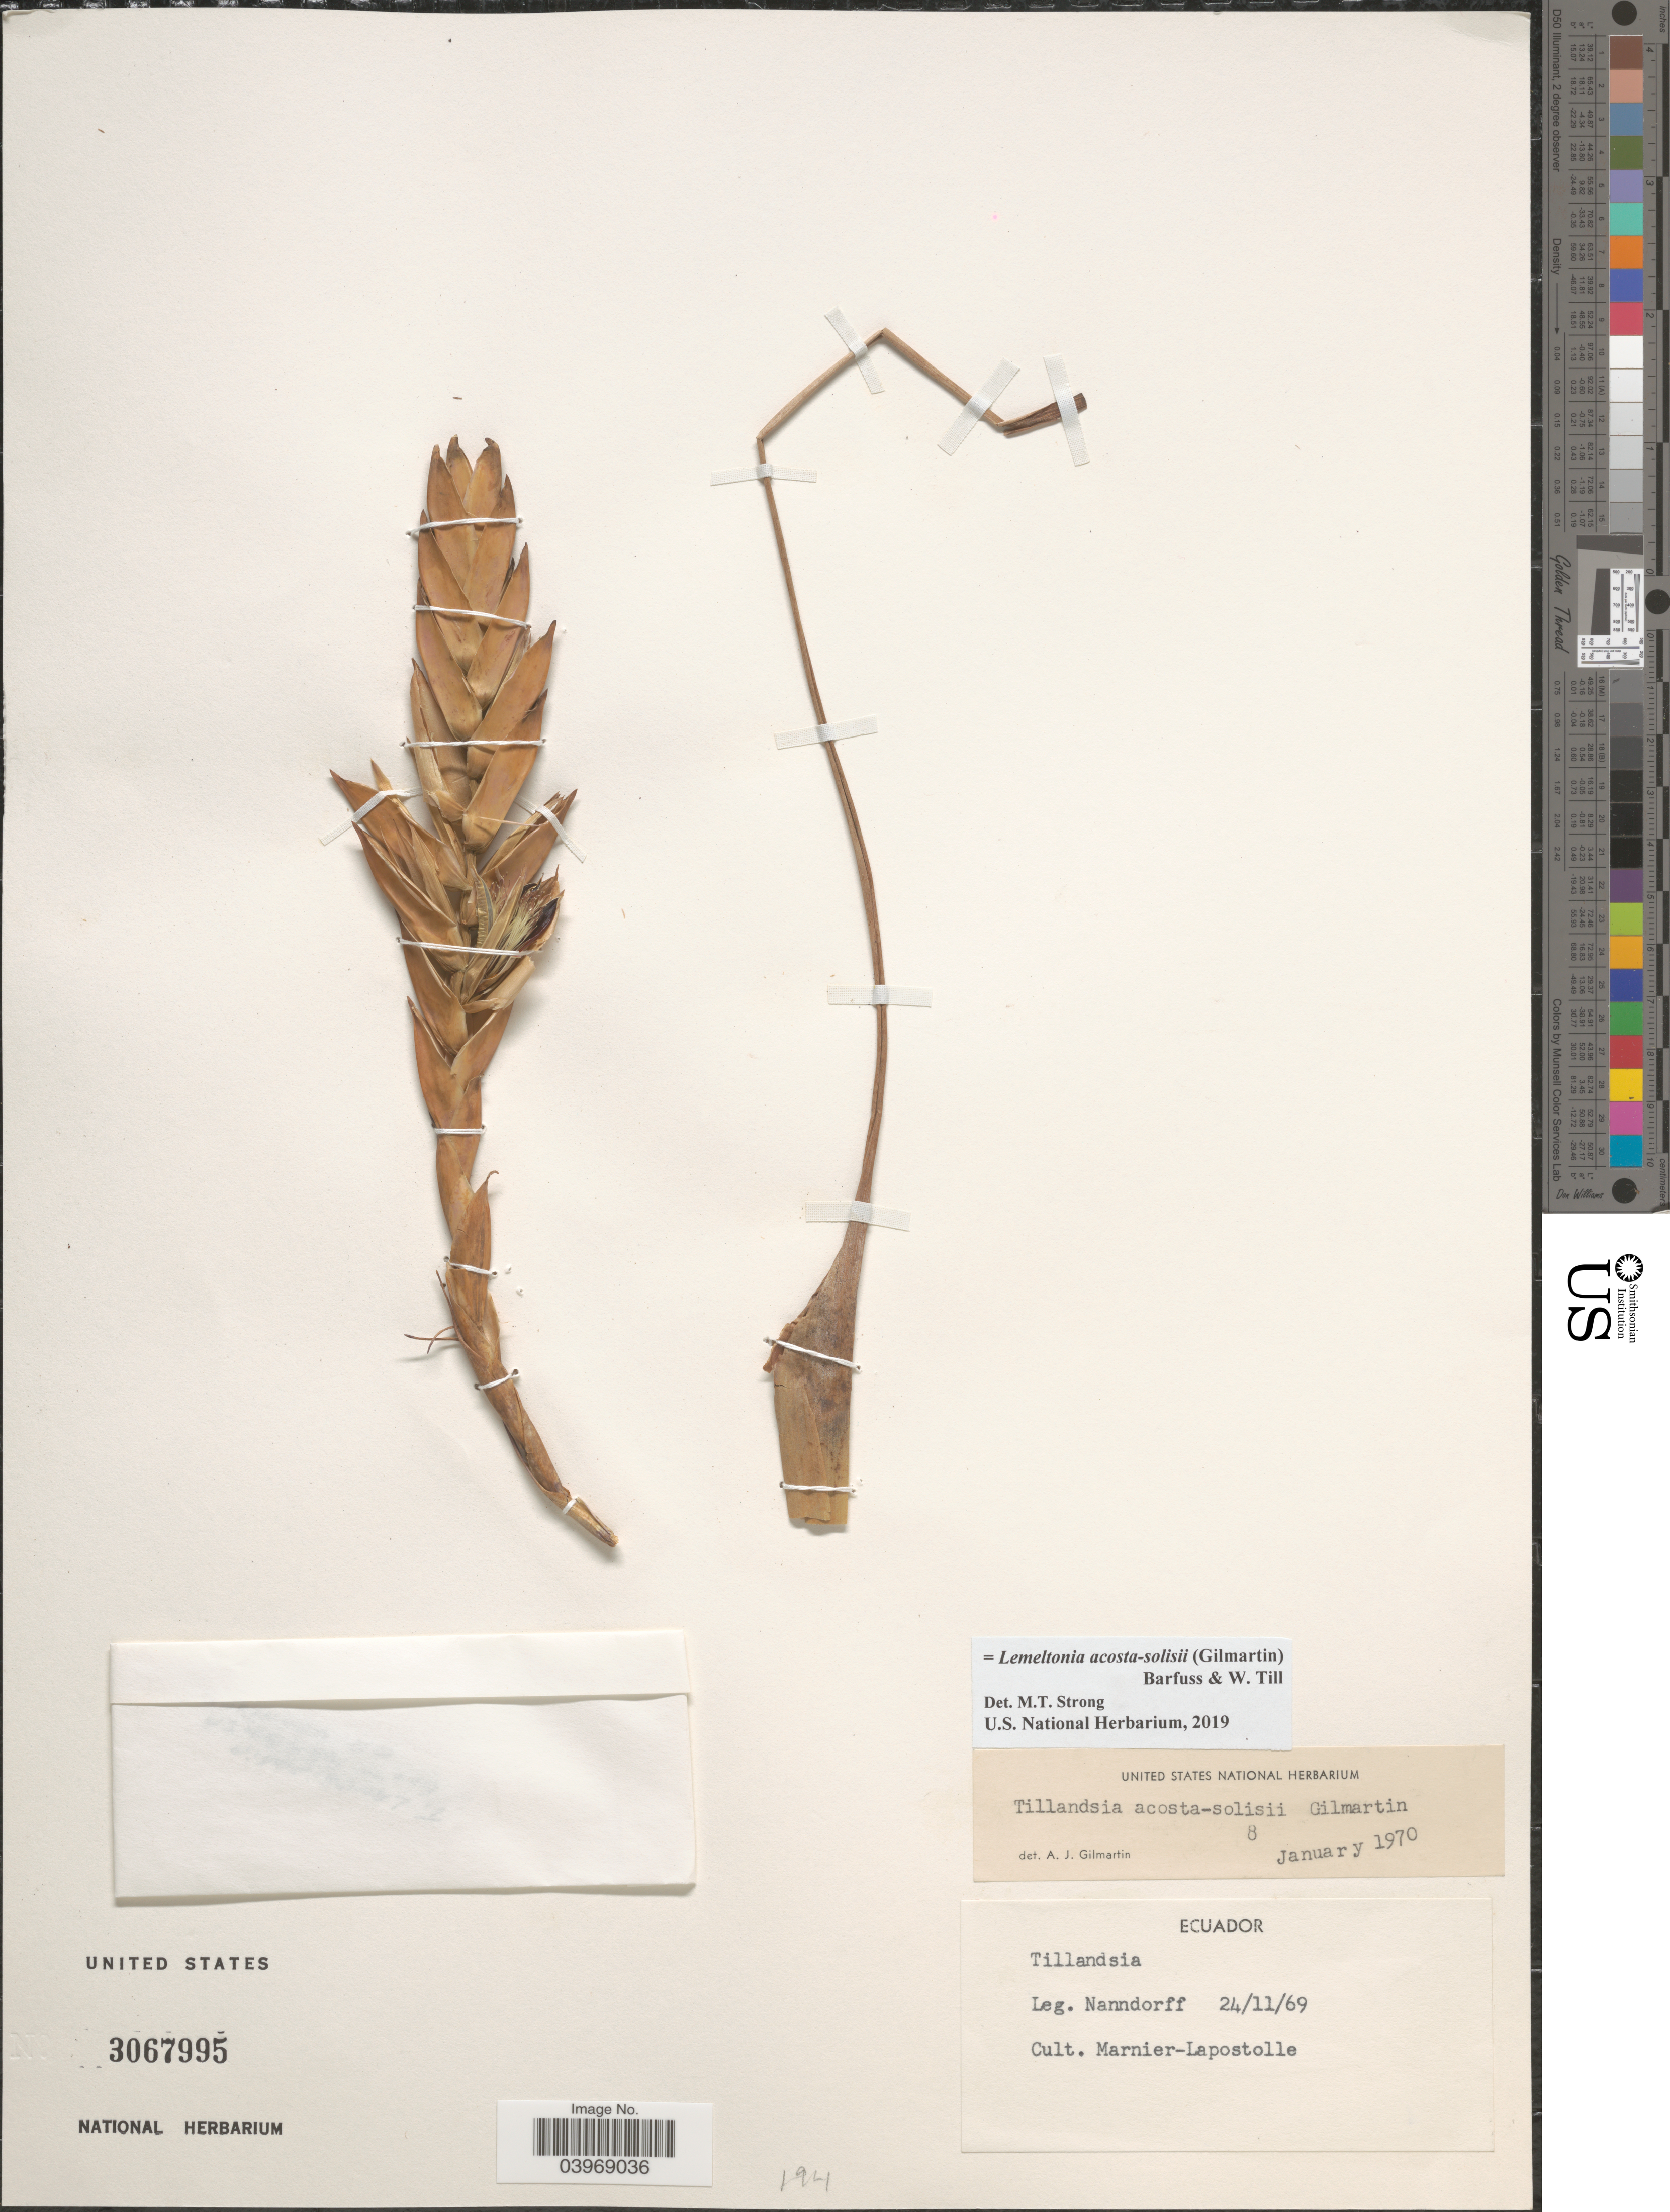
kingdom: Plantae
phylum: Tracheophyta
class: Liliopsida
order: Poales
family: Bromeliaceae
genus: Lemeltonia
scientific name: Lemeltonia acosta-solisii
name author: (Gilmartin) Barfuss & W. Till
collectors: -- Marnier-Lapostolle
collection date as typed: Transcribed d/m/y: 24/11/69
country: Ecuador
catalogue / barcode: US 3067995